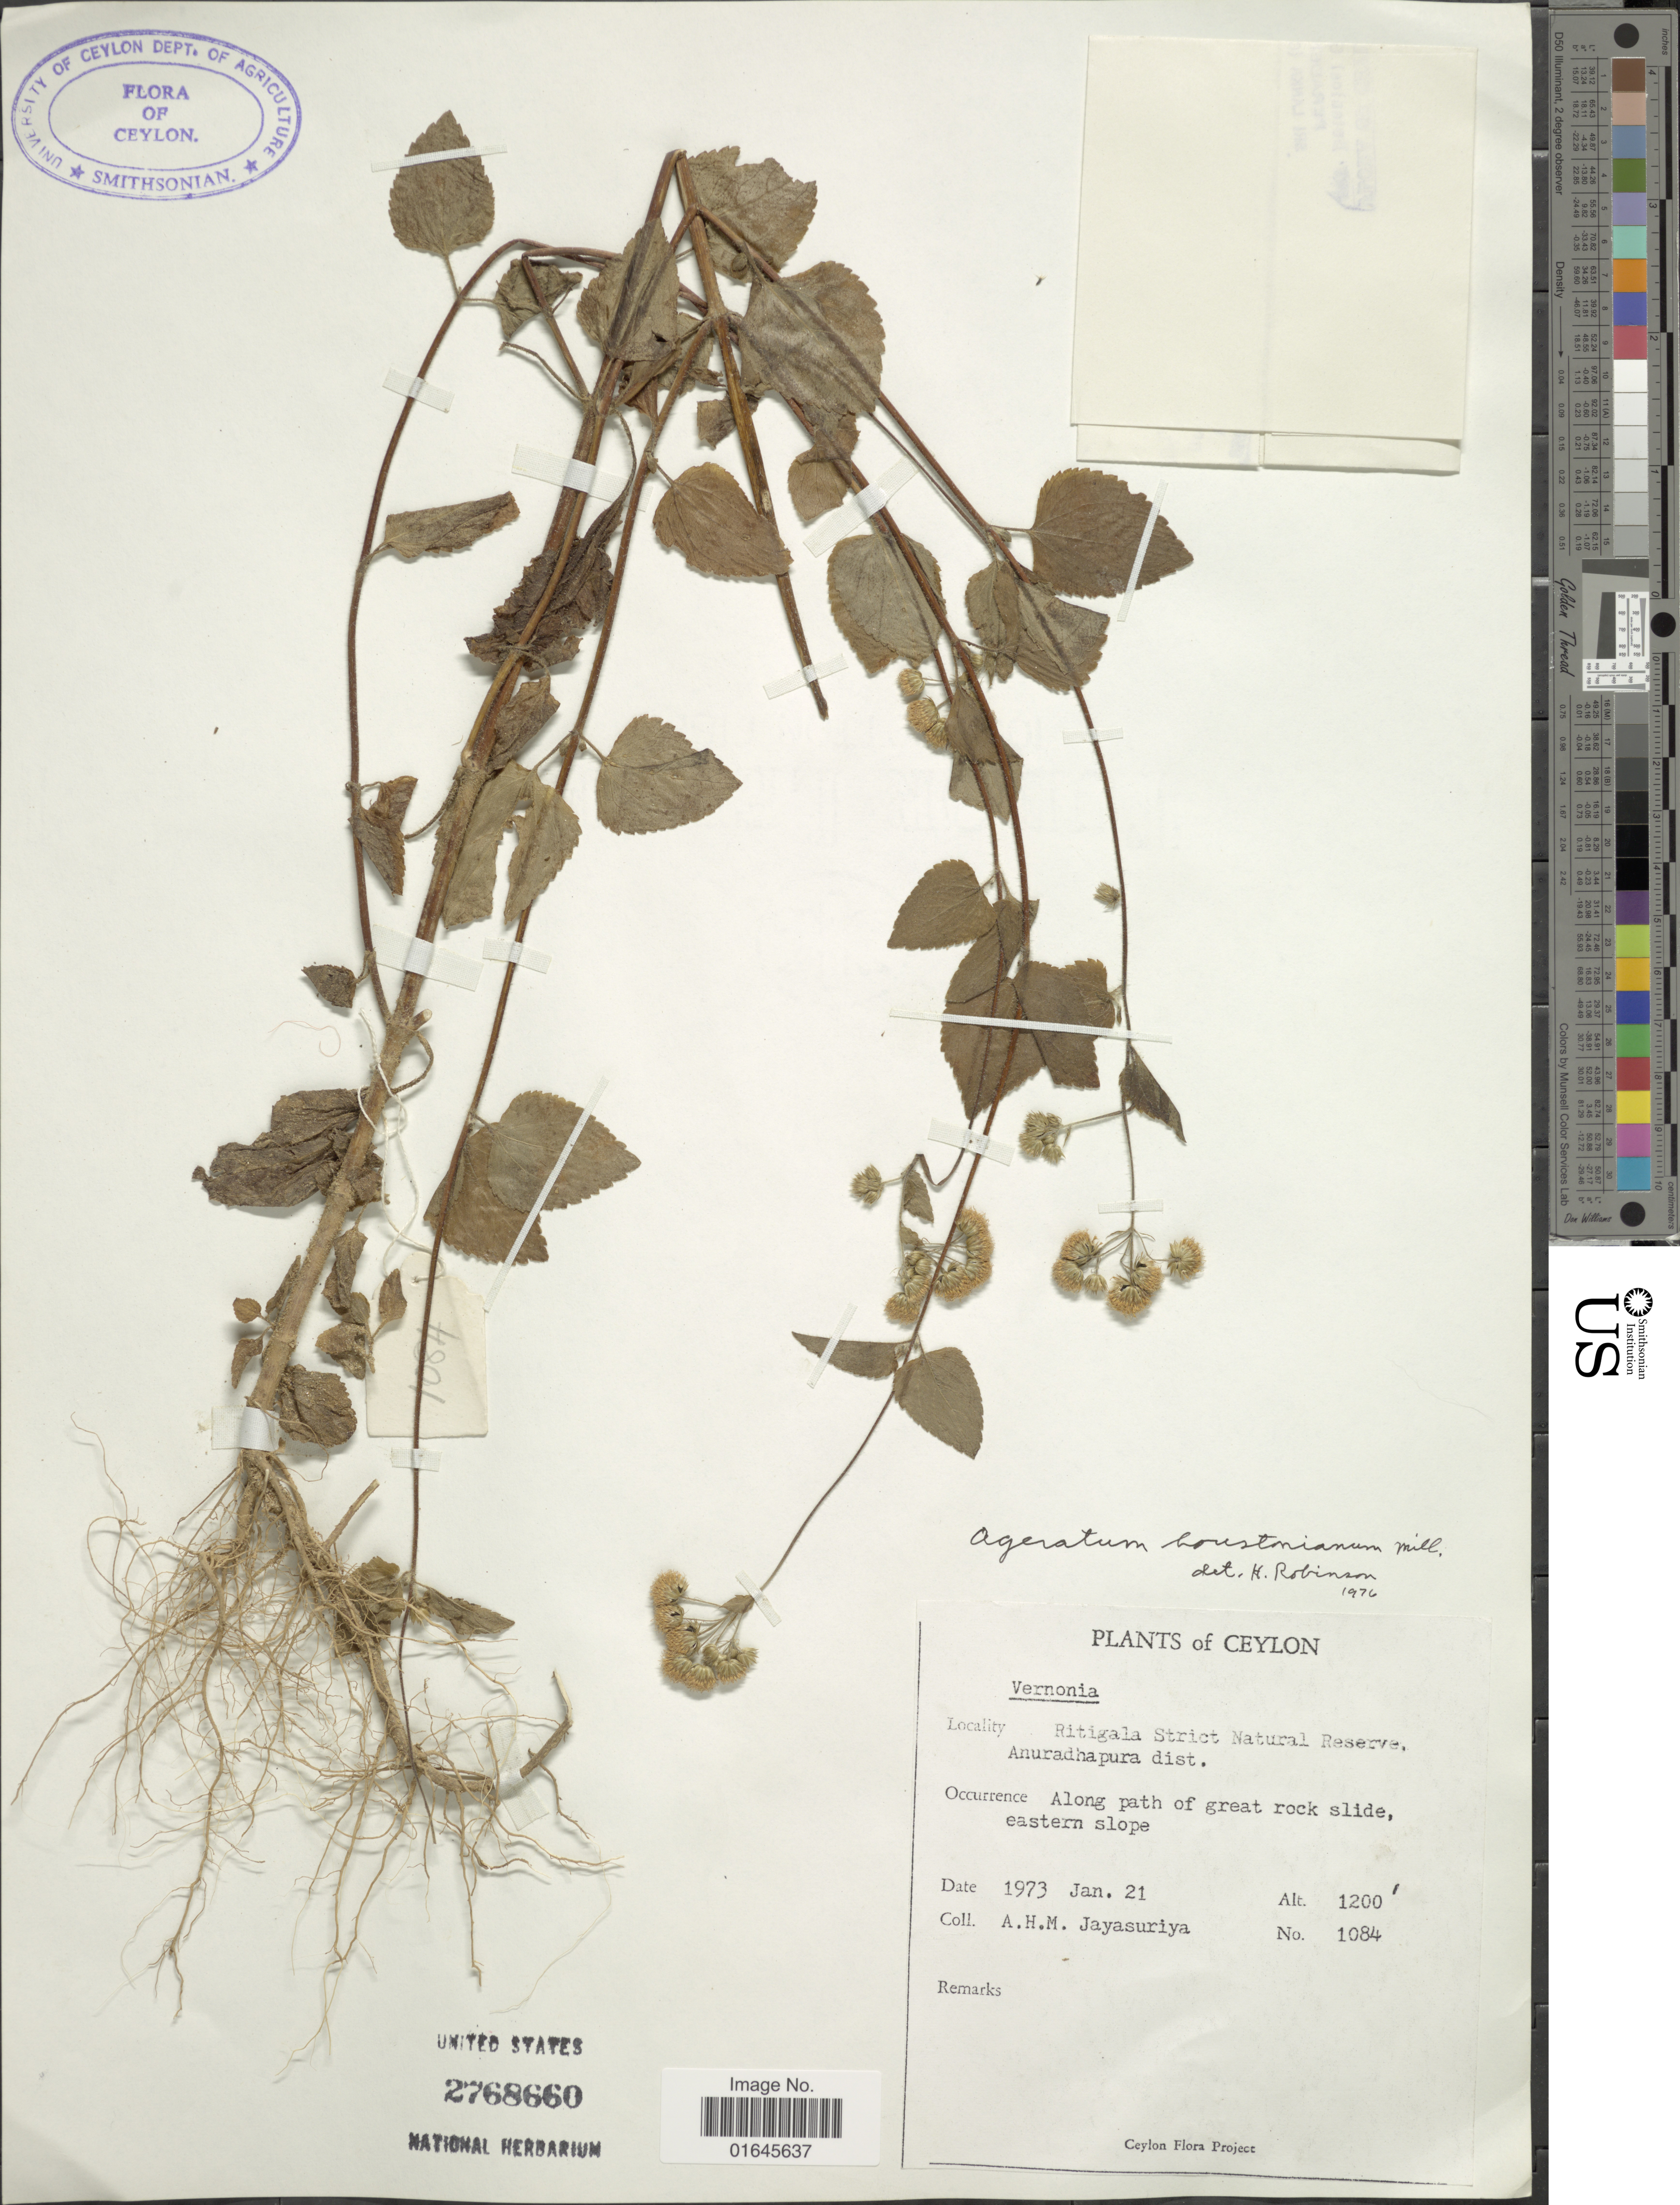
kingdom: Plantae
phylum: Tracheophyta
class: Magnoliopsida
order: Asterales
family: Asteraceae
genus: Ageratum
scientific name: Ageratum houstonianum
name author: Mill.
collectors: A. H. Jayasuriya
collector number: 1084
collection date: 1973-01-21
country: Sri Lanka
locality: Ceylon, Ritigala Strict Natural Reserve, Anuradhapura dist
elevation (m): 366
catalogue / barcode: US 2768660